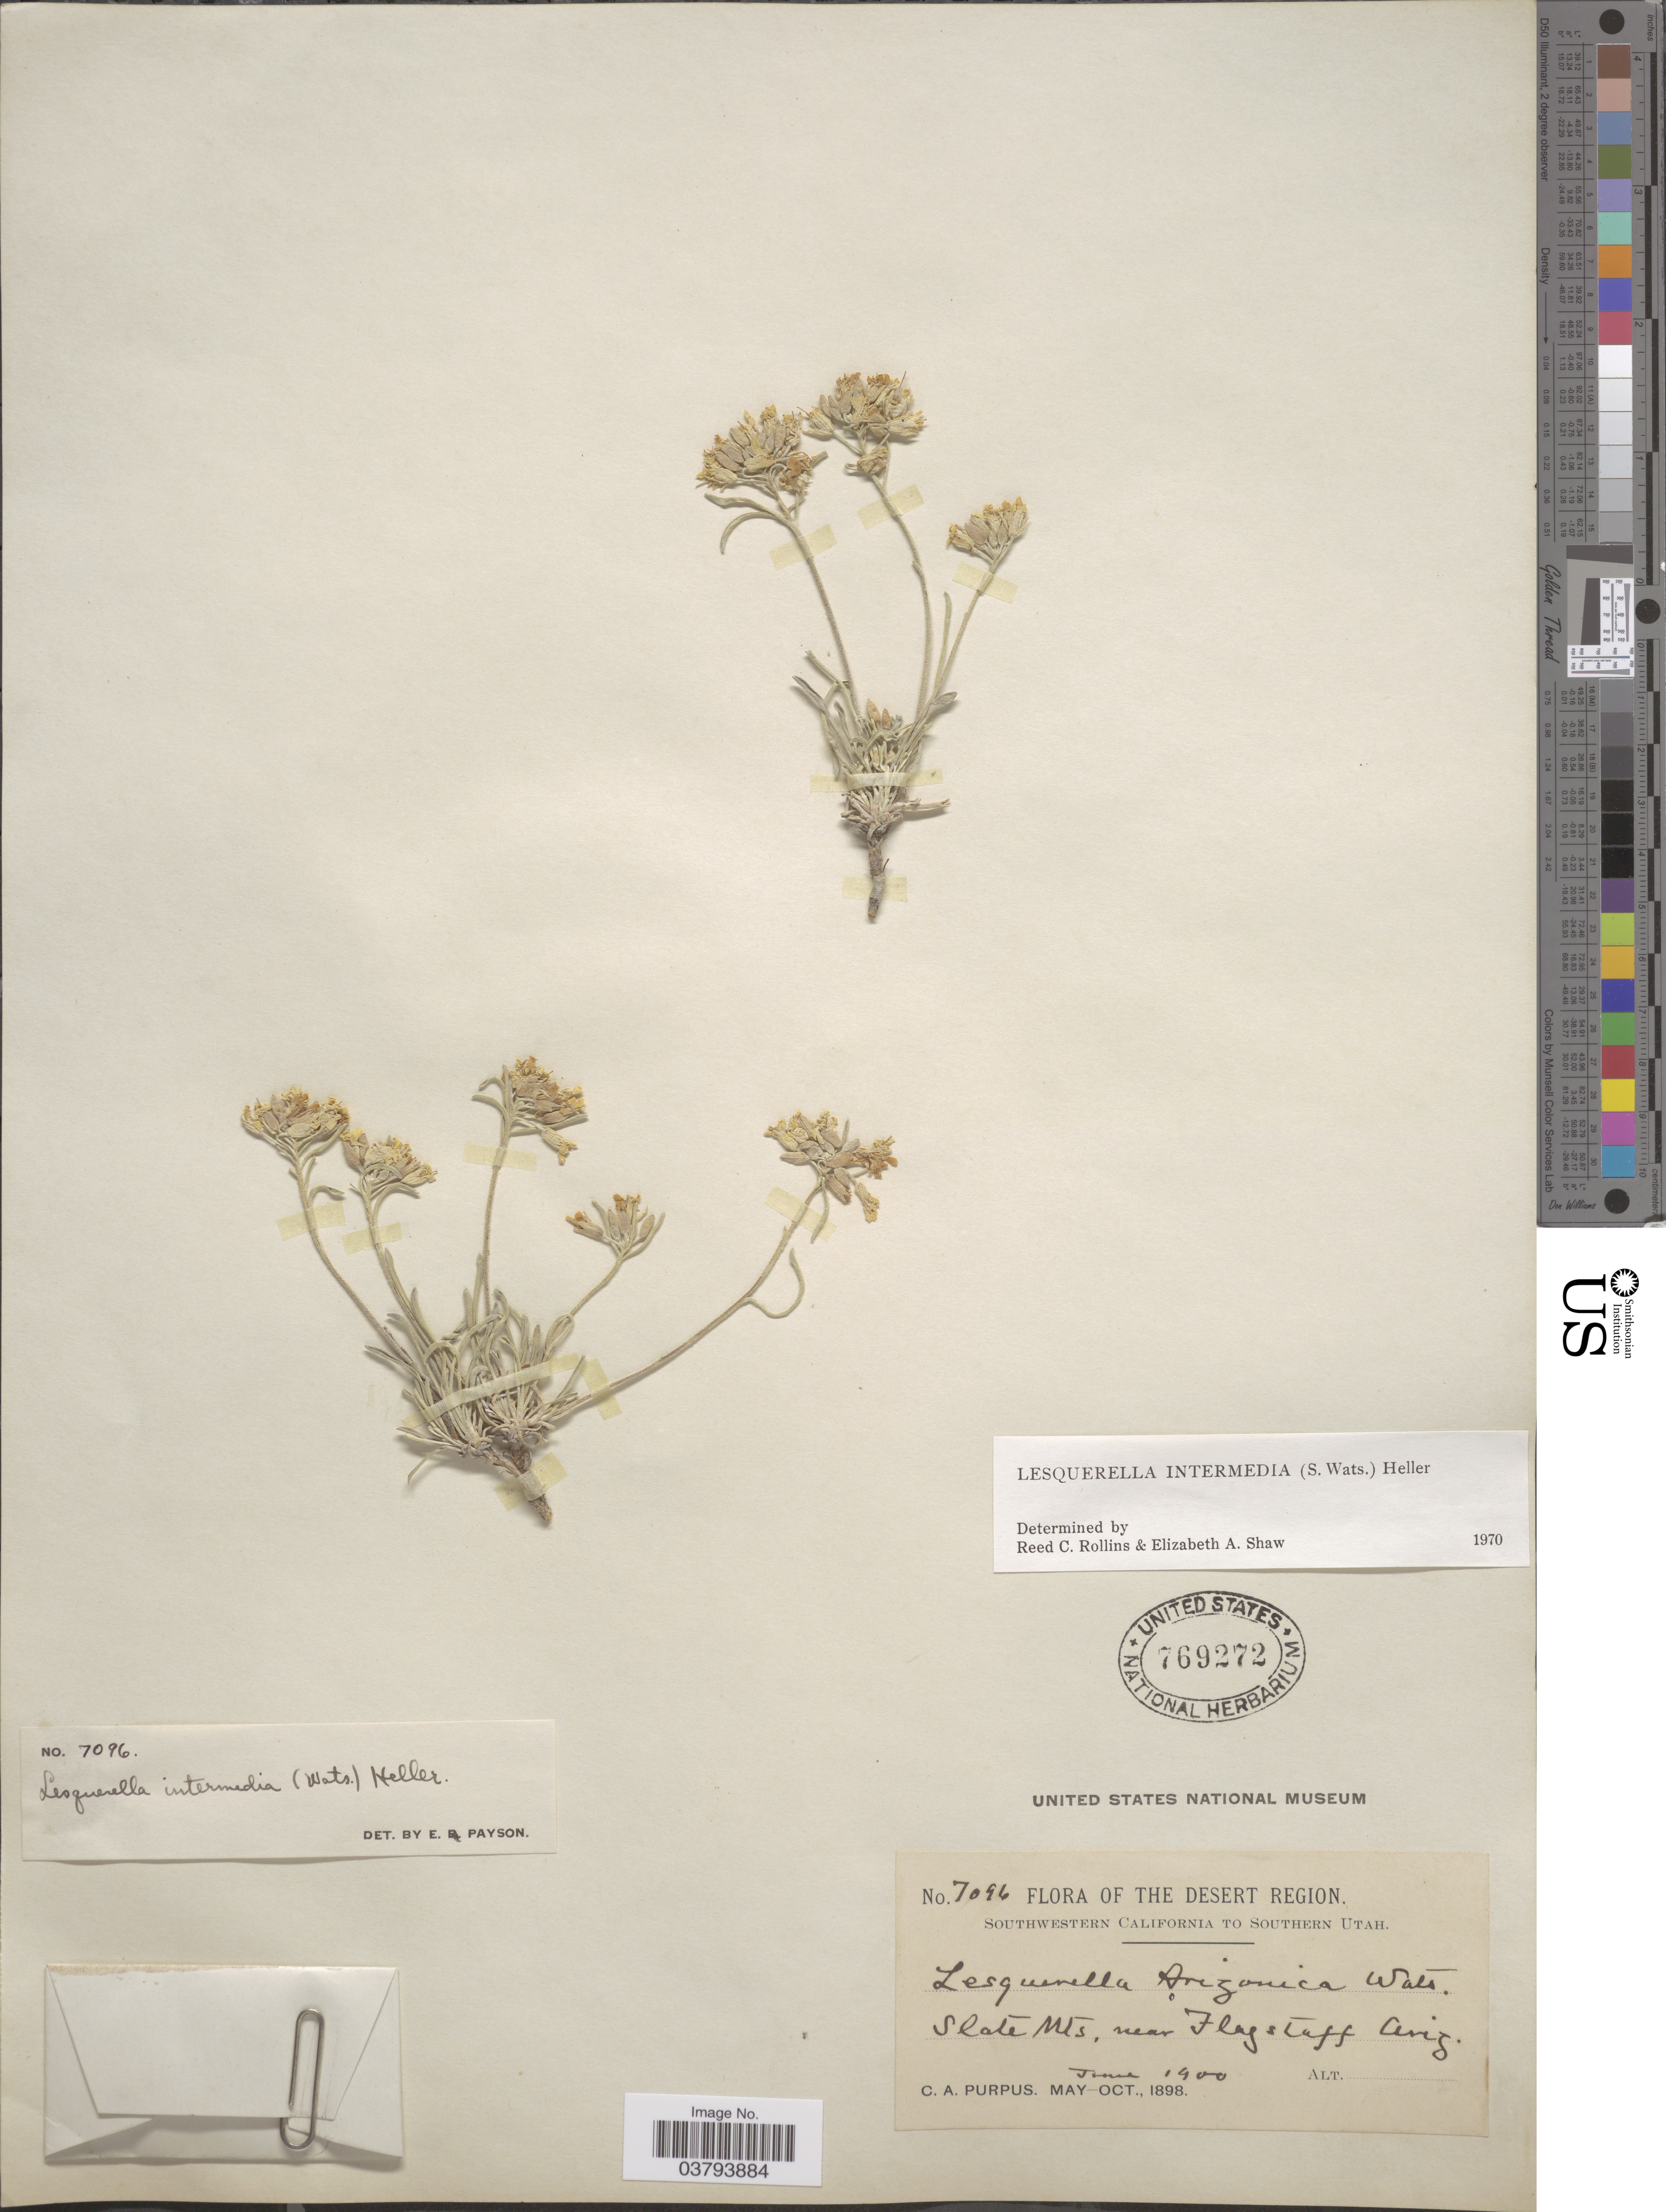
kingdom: Plantae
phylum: Tracheophyta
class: Magnoliopsida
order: Brassicales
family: Brassicaceae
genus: Lesquerella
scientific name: Lesquerella intermedia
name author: (S. Watson) A. Heller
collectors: C. A. Purpus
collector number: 7096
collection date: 1900-06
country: United States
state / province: Arizona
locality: The Desert Region. Slate Mts, near Flagstaff.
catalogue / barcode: US 769272